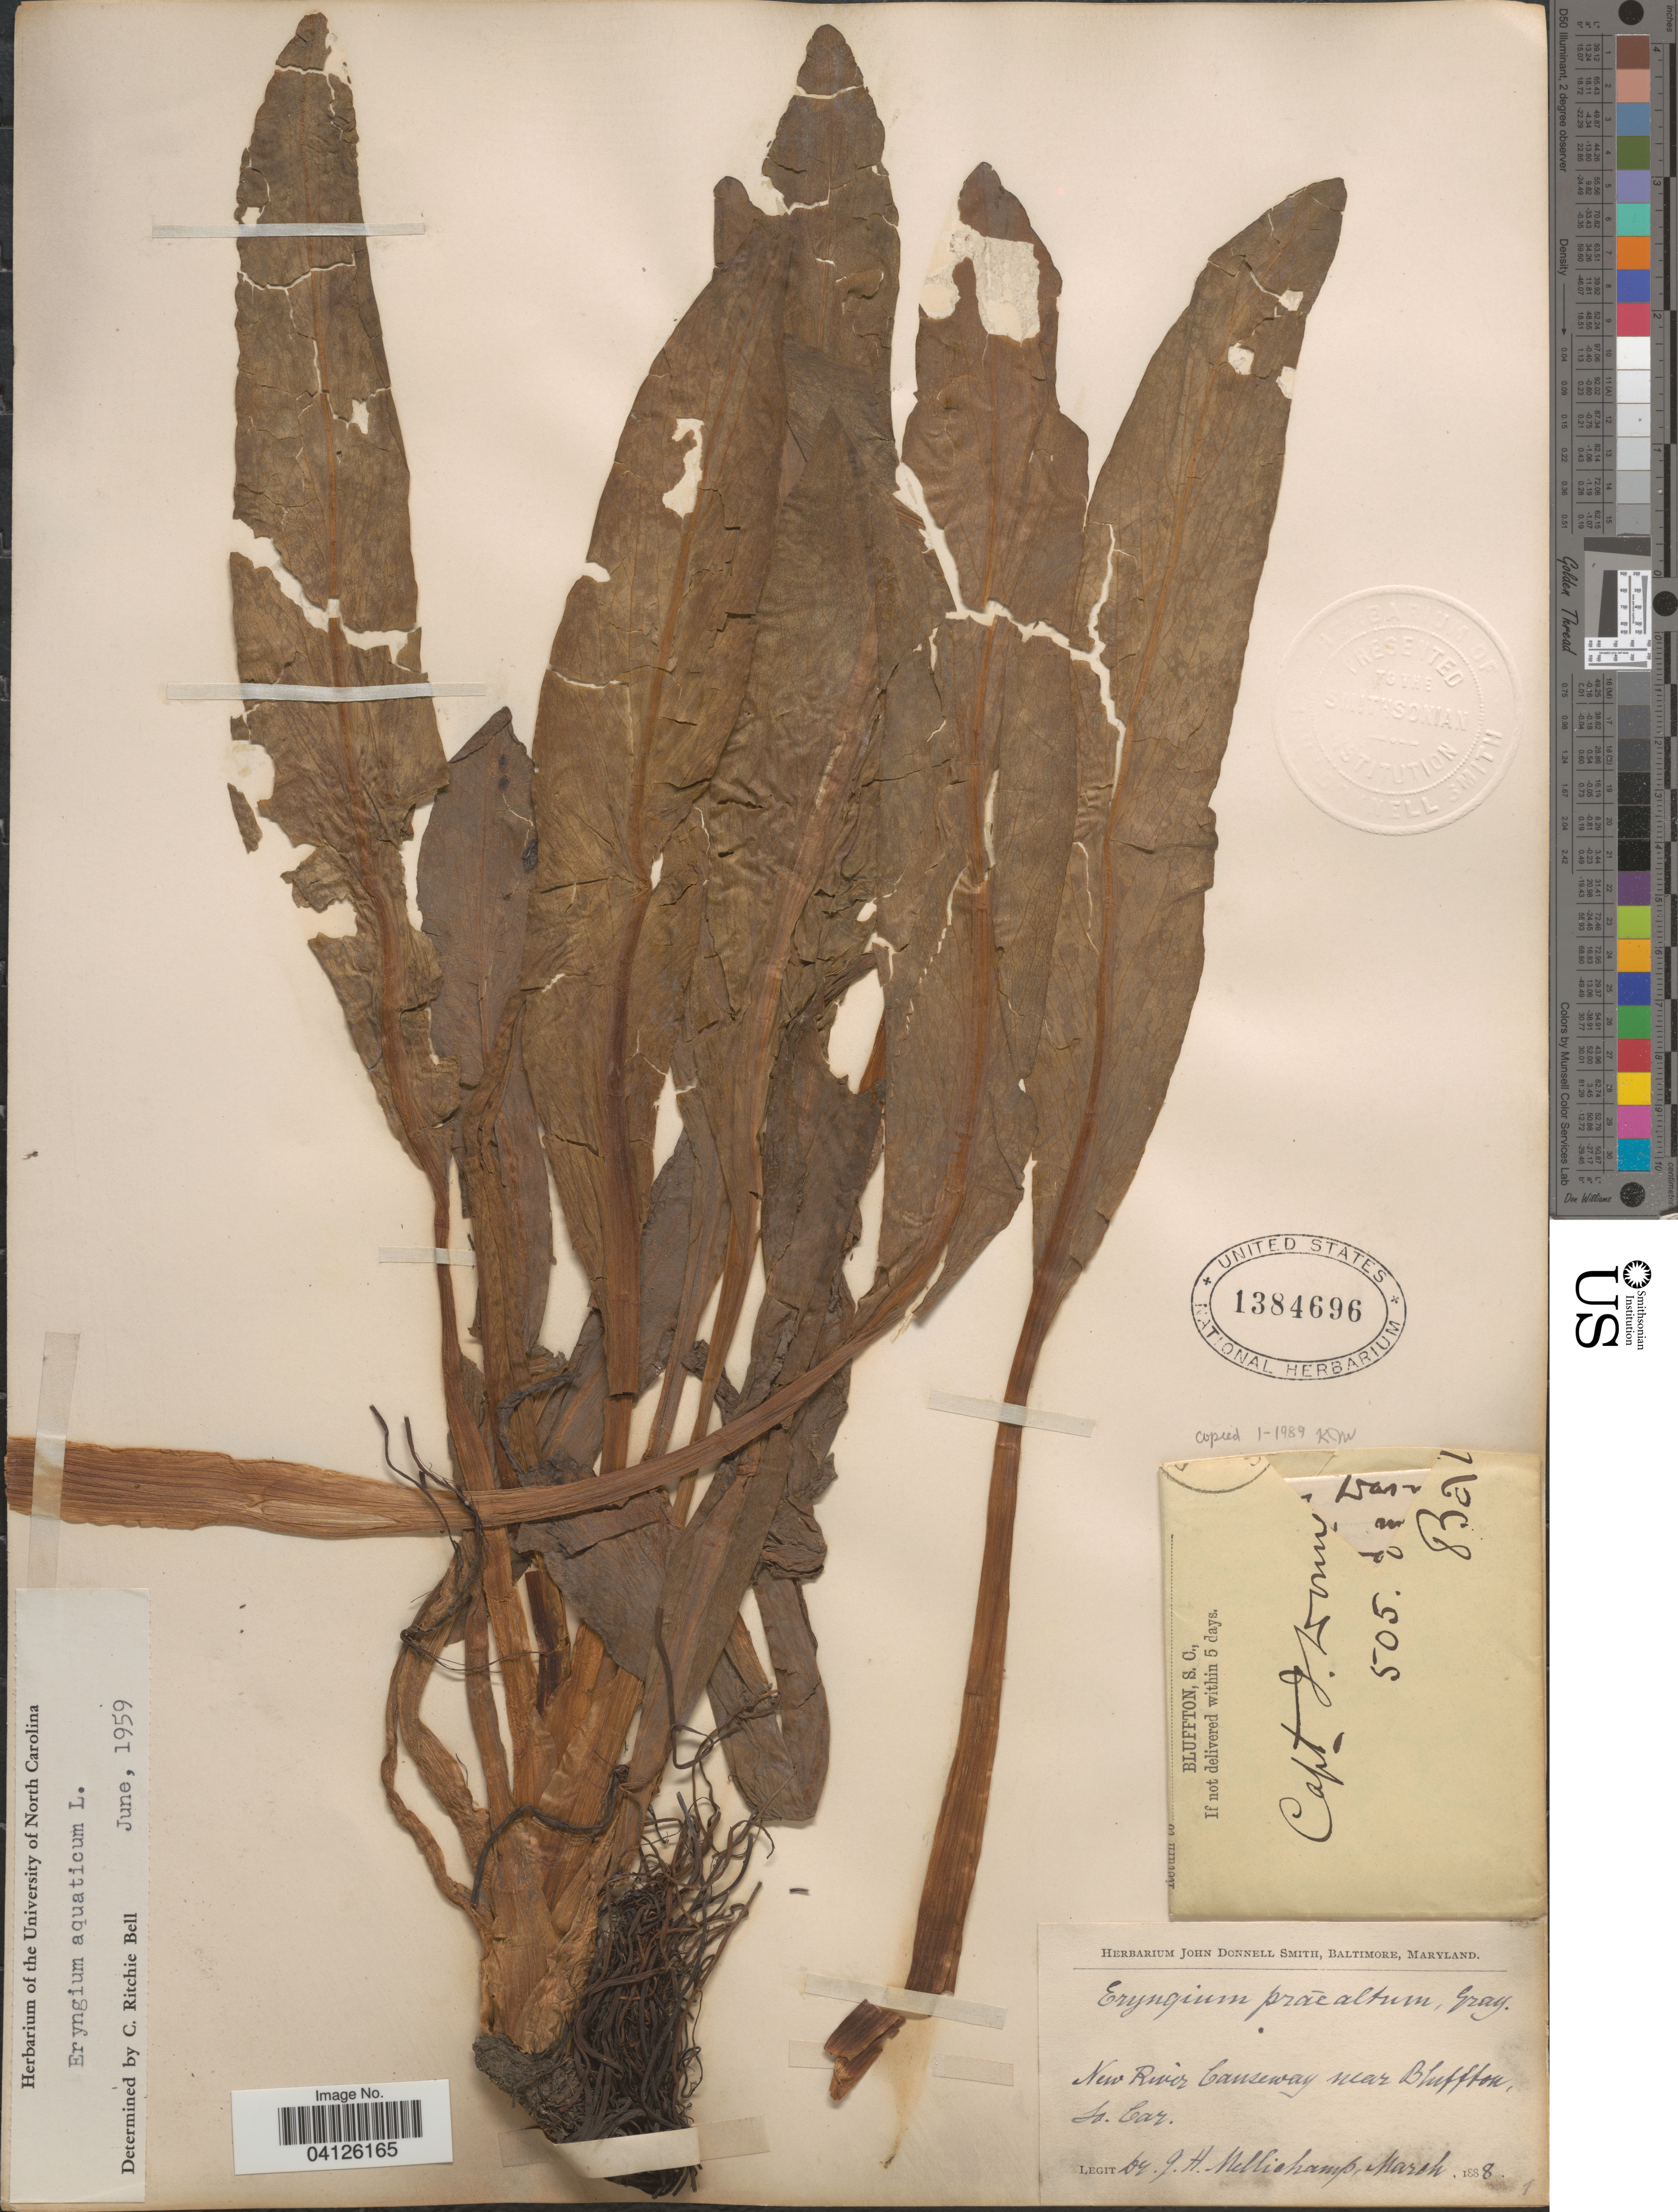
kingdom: Plantae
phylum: Tracheophyta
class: Magnoliopsida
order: Apiales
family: Apiaceae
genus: Eryngium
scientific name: Eryngium aquaticum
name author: L.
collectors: J. H. Mellichamp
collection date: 1888-03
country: United States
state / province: South Carolina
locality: New River Canseway near Bluffton, So. Car.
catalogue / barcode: US 1384696